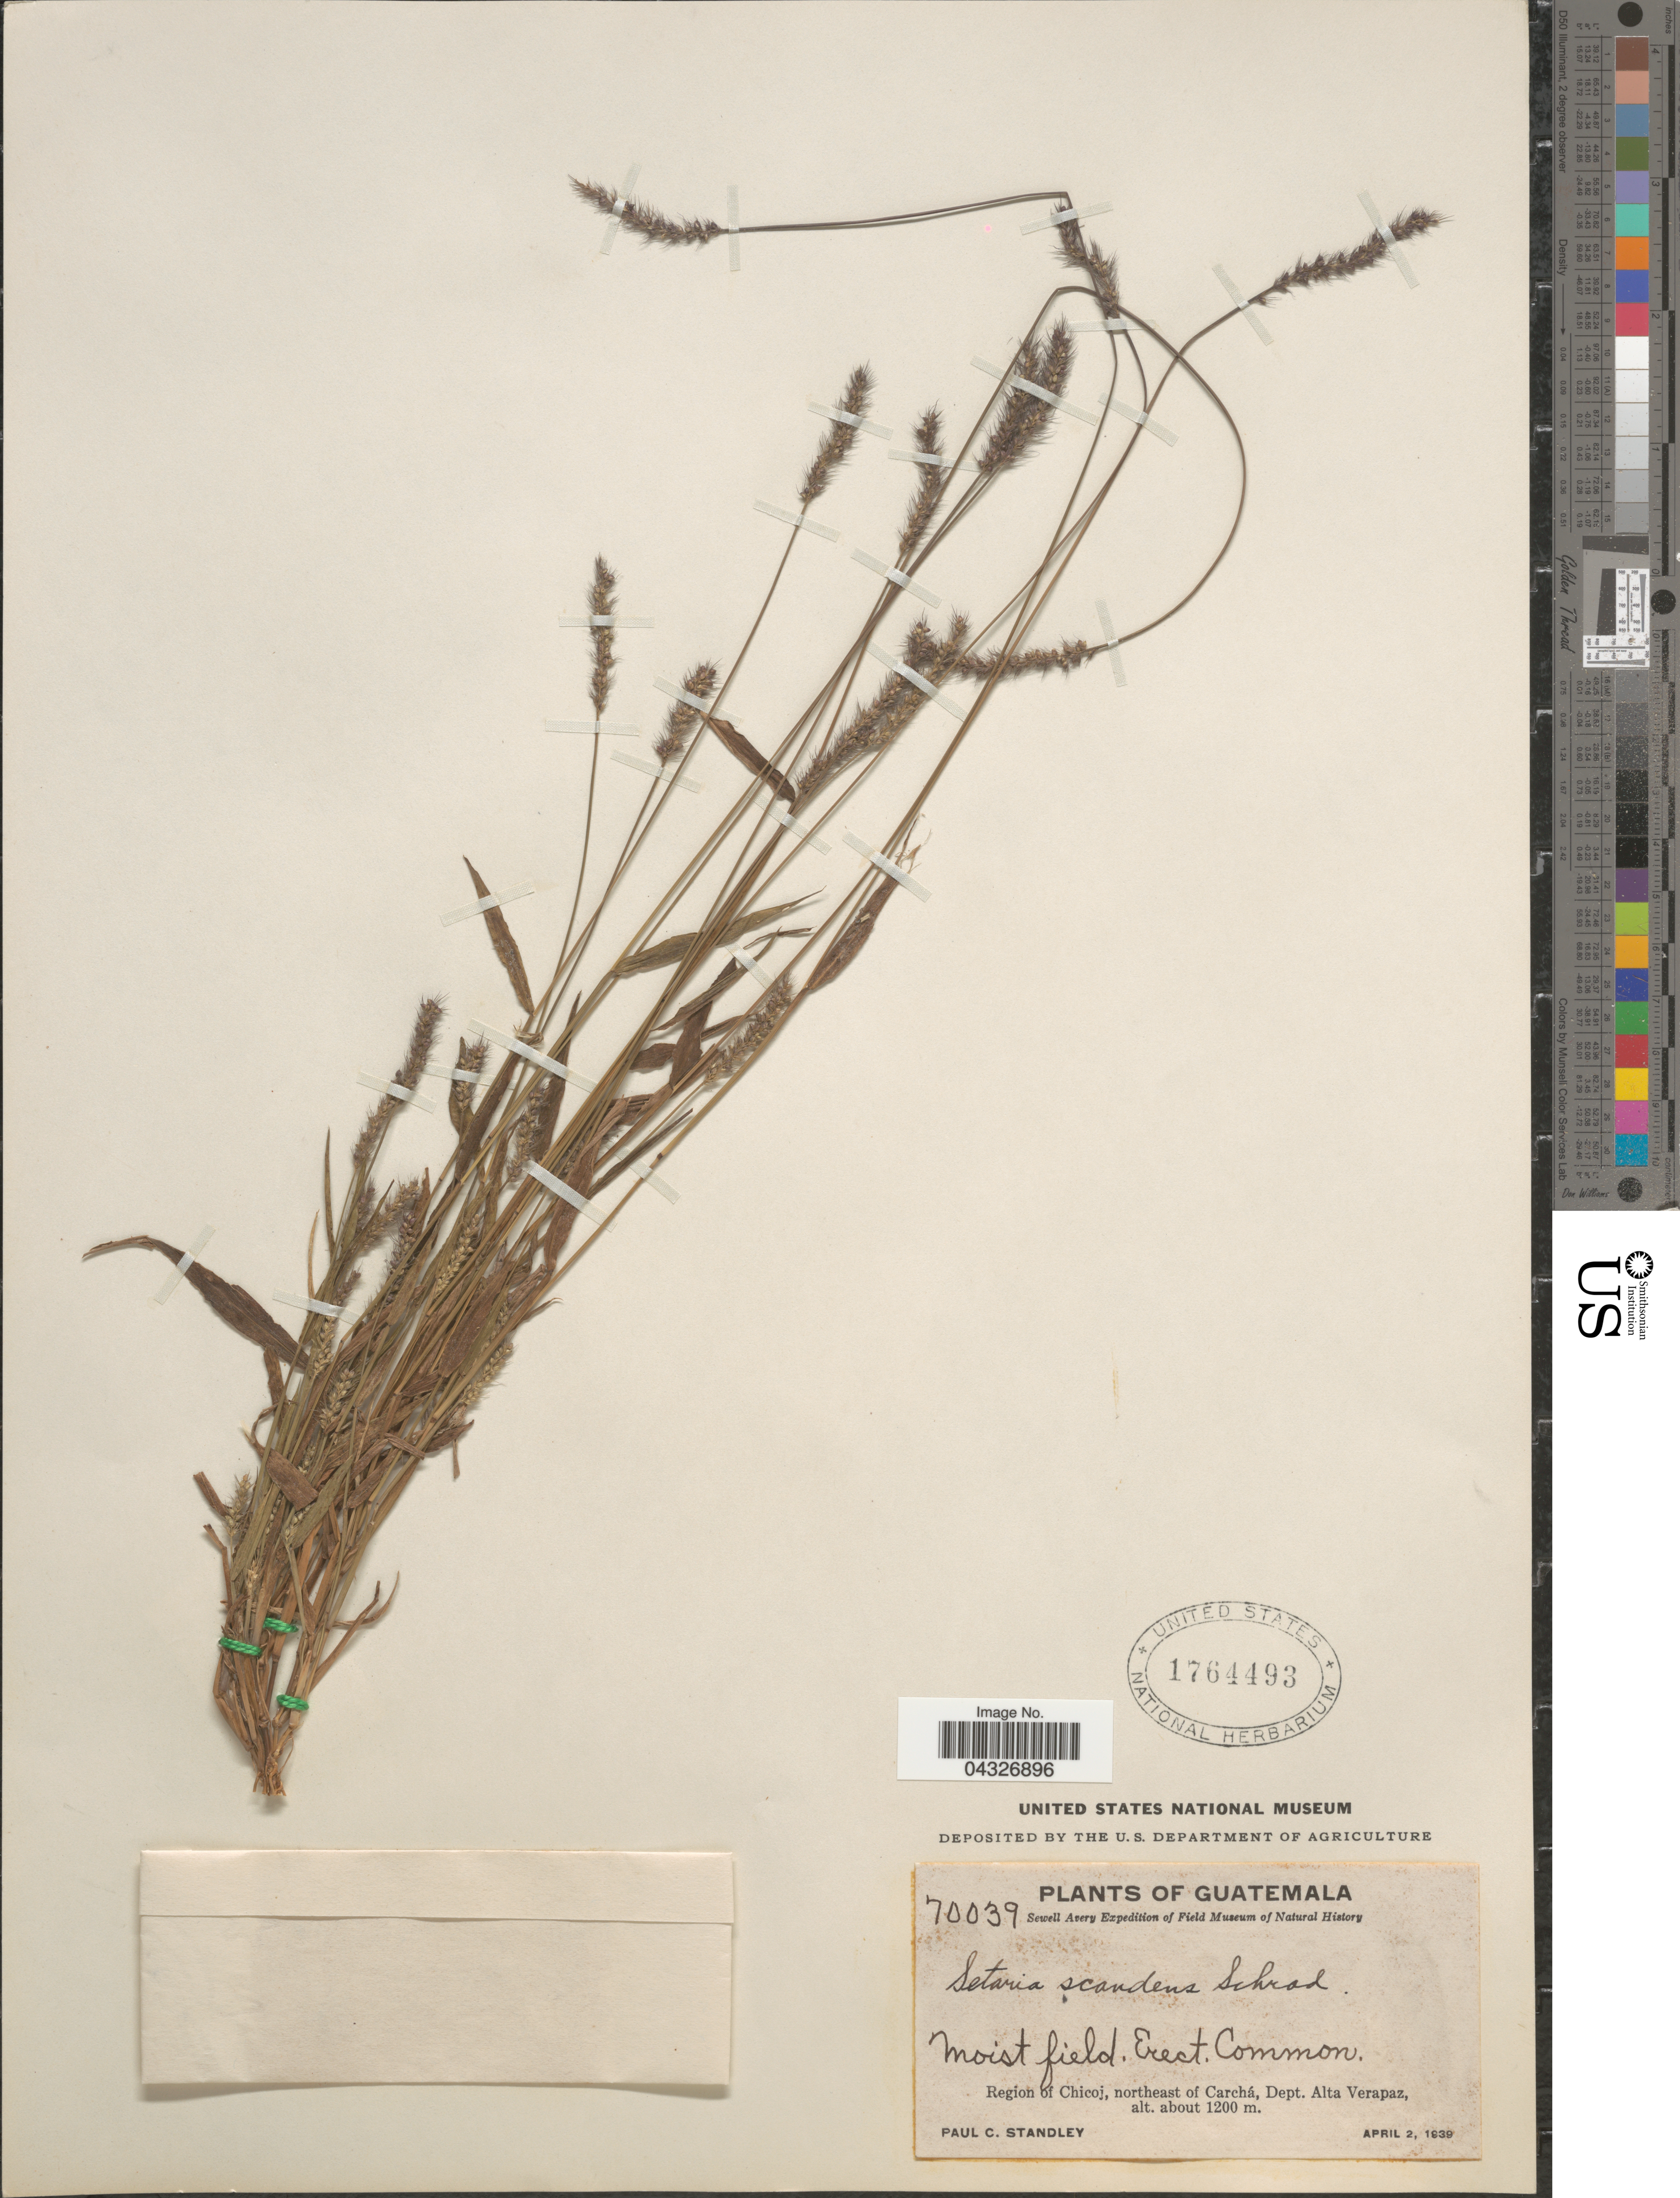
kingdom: Plantae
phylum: Tracheophyta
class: Liliopsida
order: Poales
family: Poaceae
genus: Setaria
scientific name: Setaria scandens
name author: Schrad. ex Schult.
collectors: P. C. Standley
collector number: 70039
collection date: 1939-04-02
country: Guatemala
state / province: Alta Verapaz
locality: Sewell Avery Expedition. Region of Chicoj, northeast of Carchá, Dept. Alta Verapaz.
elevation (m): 1200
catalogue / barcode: US 1764493